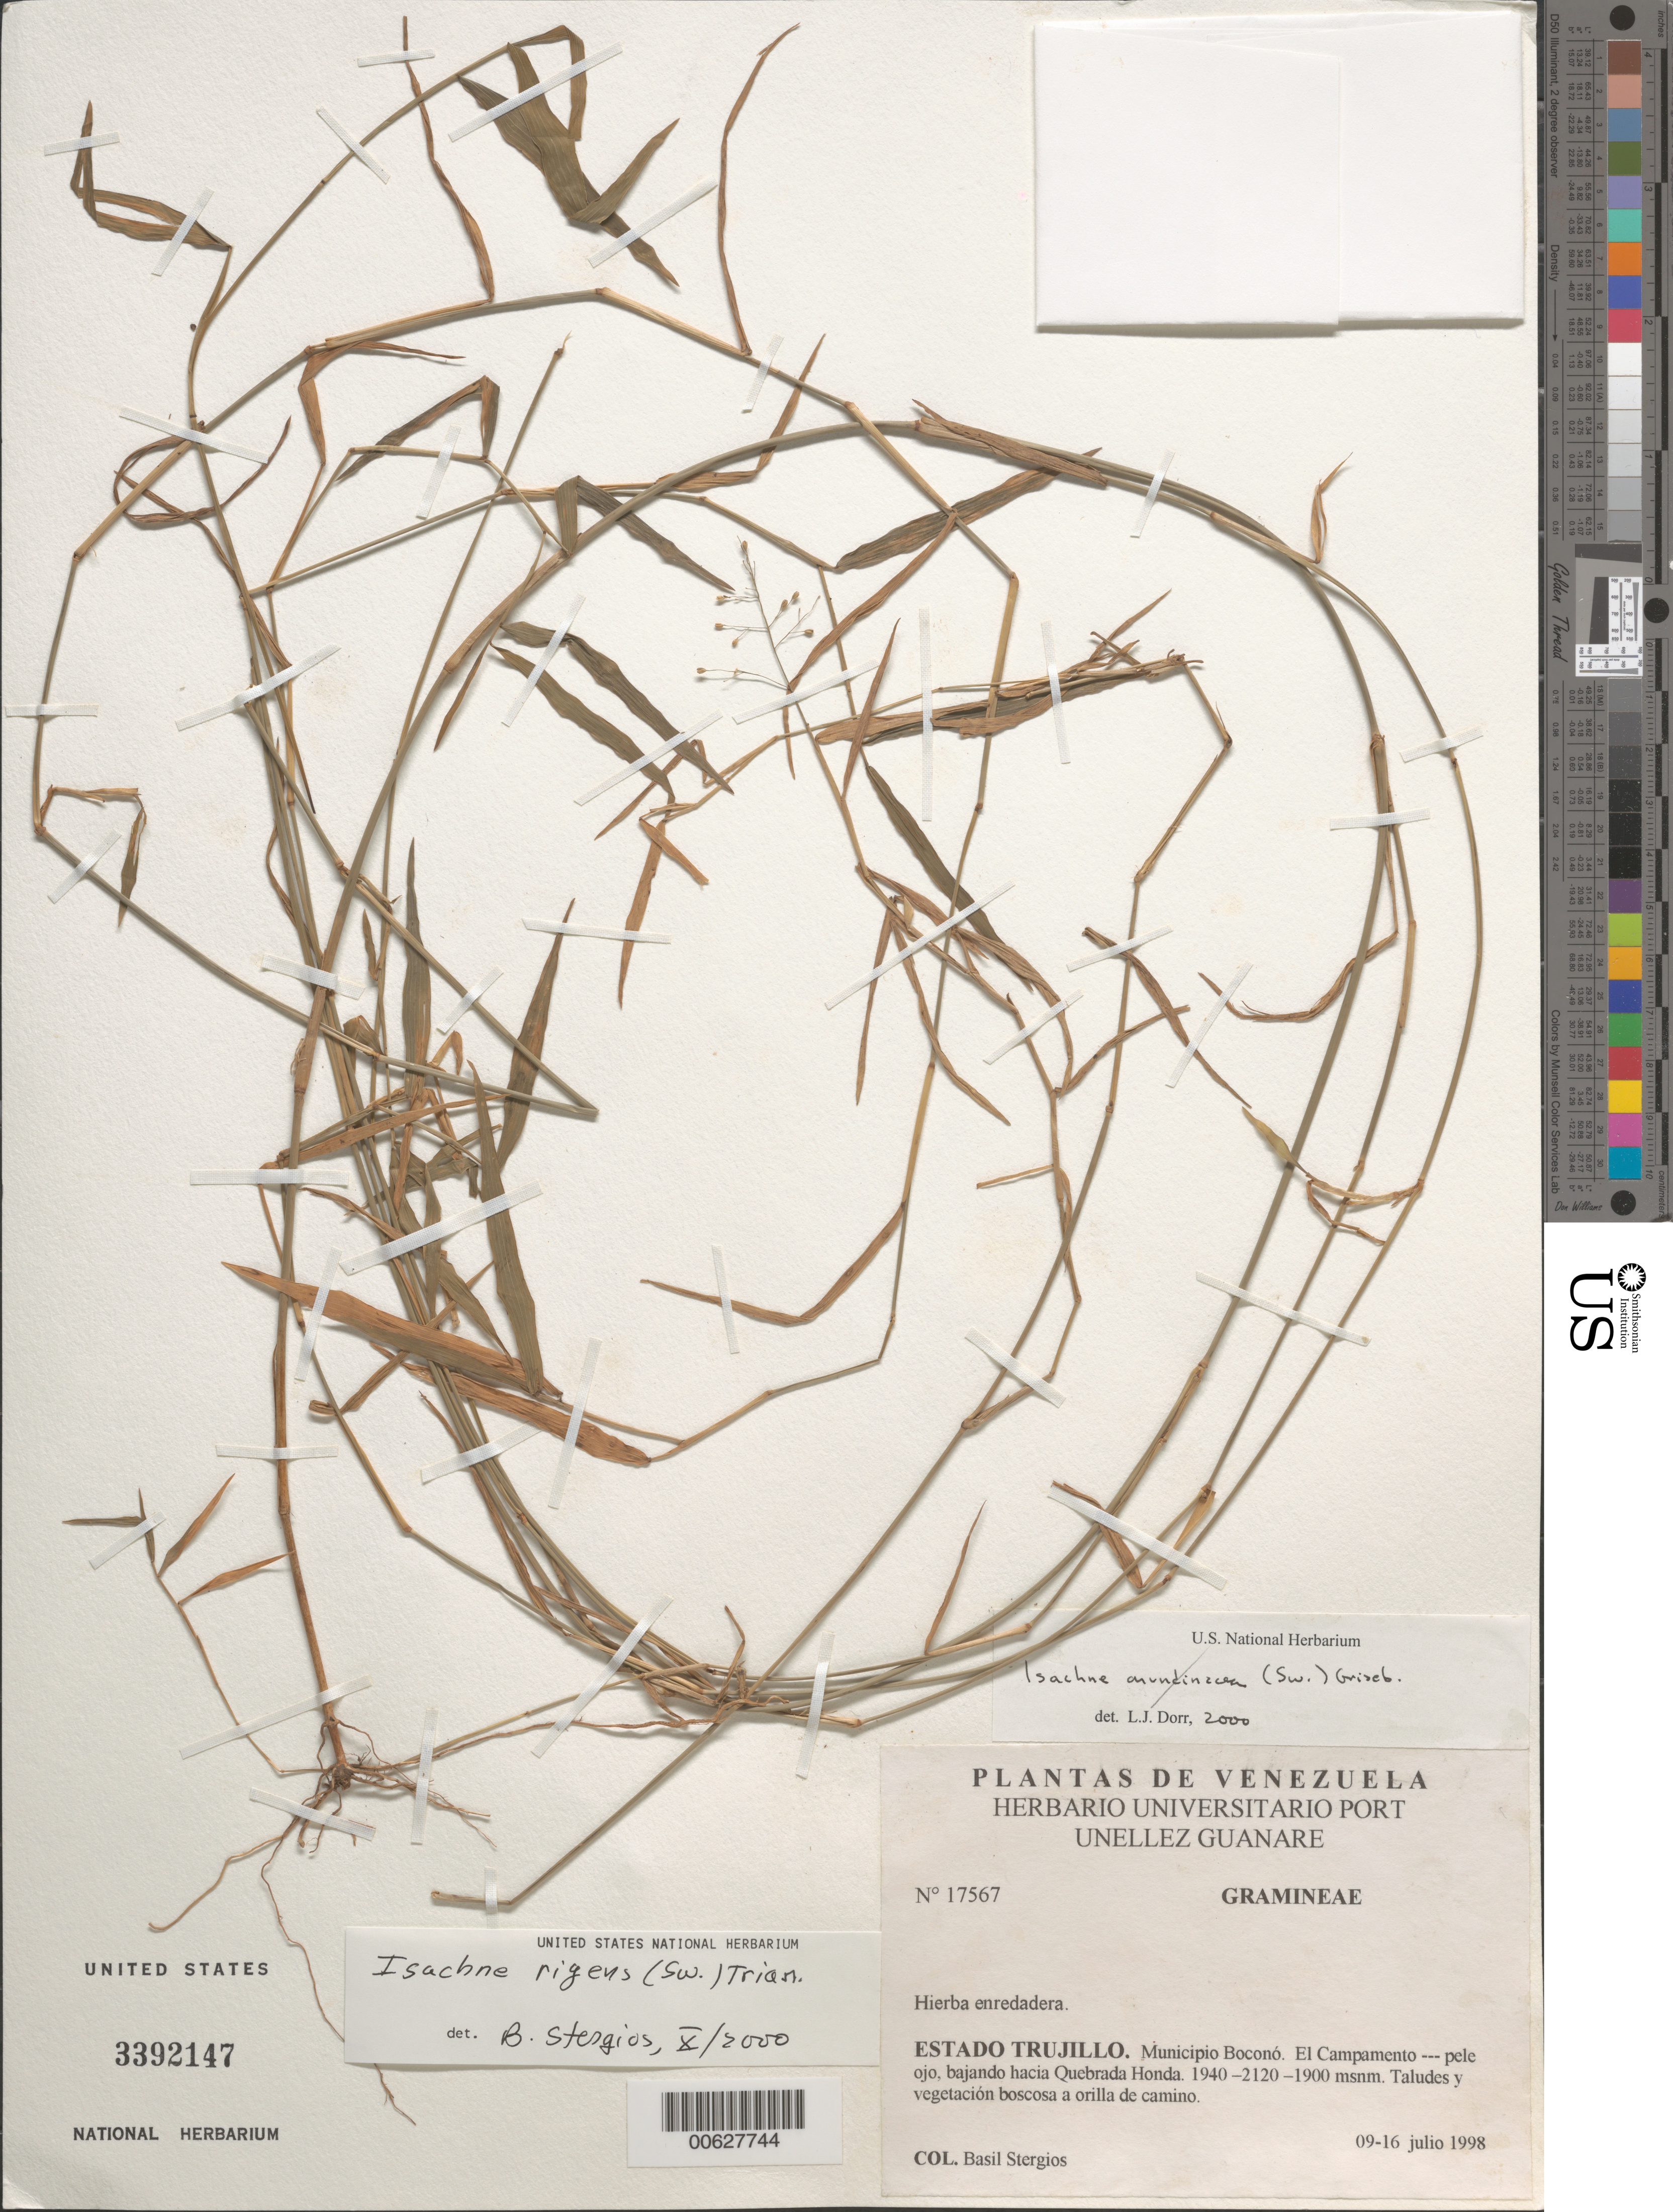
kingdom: Plantae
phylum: Tracheophyta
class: Liliopsida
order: Poales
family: Poaceae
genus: Isachne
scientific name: Isachne rigens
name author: (Sw.) Trin.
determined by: Stergios, B. G.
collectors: B. G. Stergios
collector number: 17567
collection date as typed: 09 Jul 1998 to 16 Jul 1998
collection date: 1998-07-09/1998-07-16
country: Venezuela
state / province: Trujillo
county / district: Boconó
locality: Parque Nacional Guaramacal, El campamento-pele ojo, bajando hacia Quebrada Honda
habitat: Taludes y vegetación boscosa a orilla de camino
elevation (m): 1900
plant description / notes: PORT, US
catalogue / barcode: US 3392147